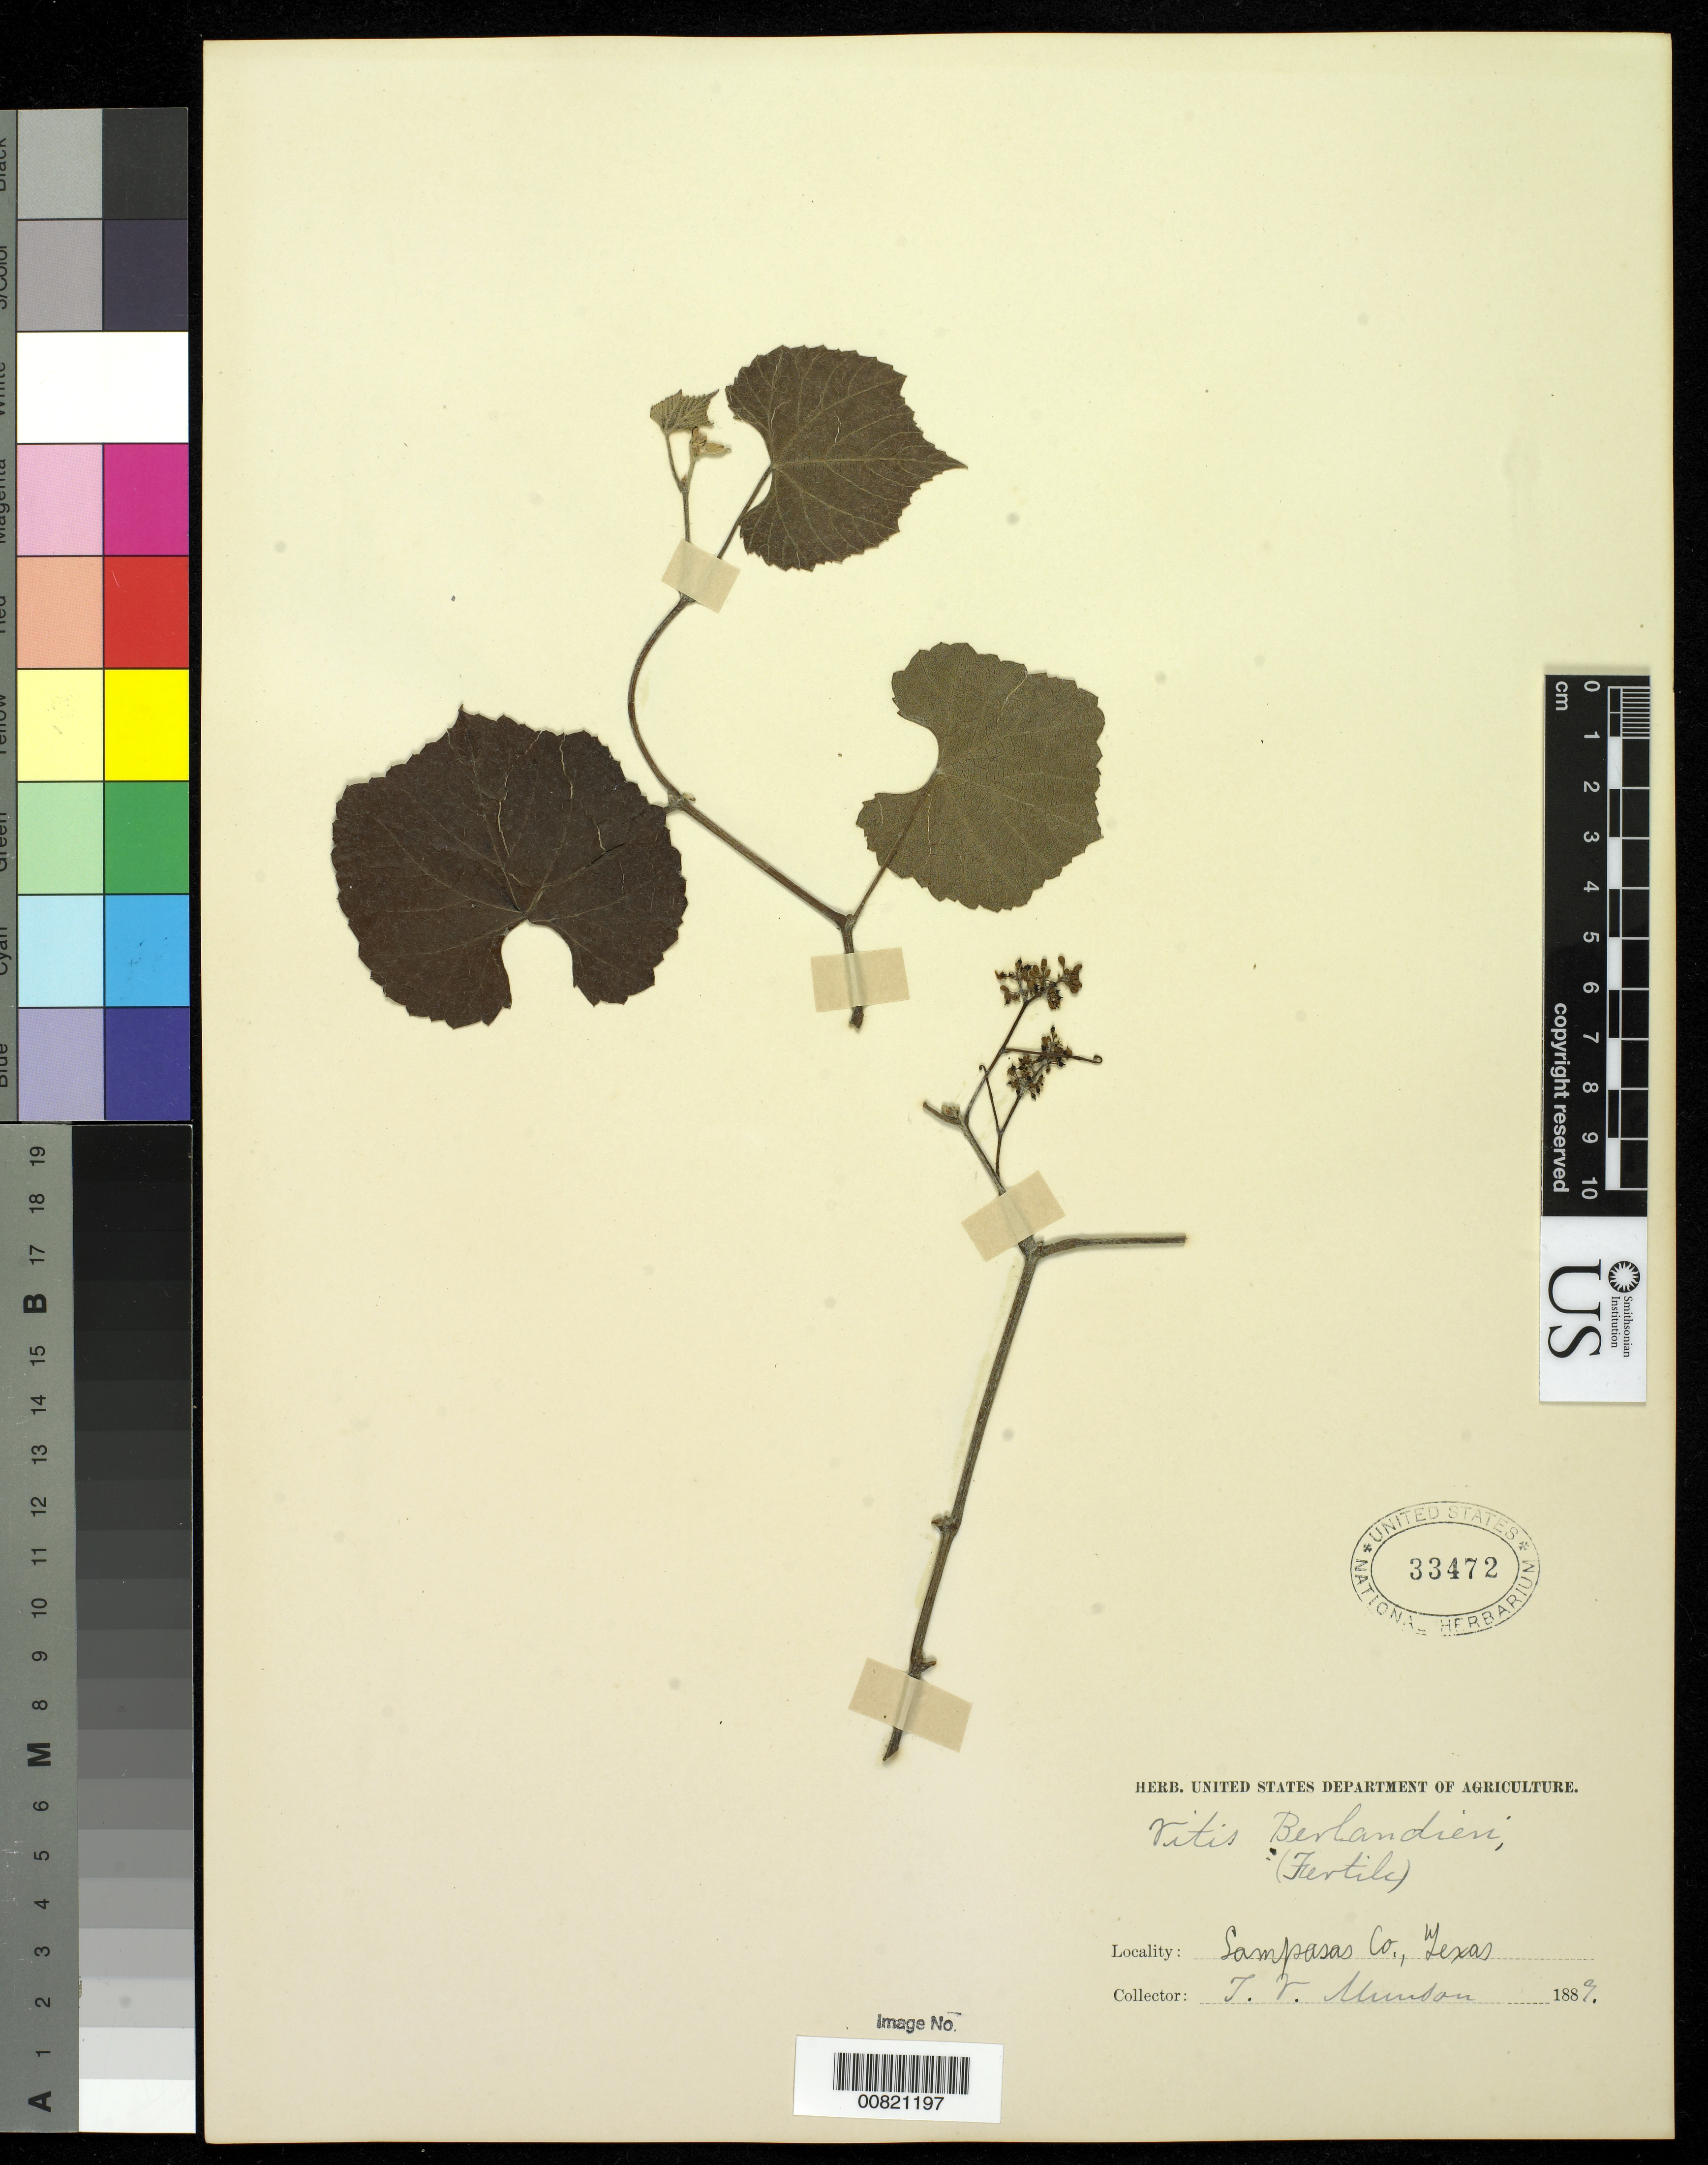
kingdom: Plantae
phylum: Tracheophyta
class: Magnoliopsida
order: Vitales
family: Vitaceae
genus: Vitis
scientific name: Vitis berlandieri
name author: Planch.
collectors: T. V. Munson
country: United States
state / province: Texas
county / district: Lampasas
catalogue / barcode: US 33472